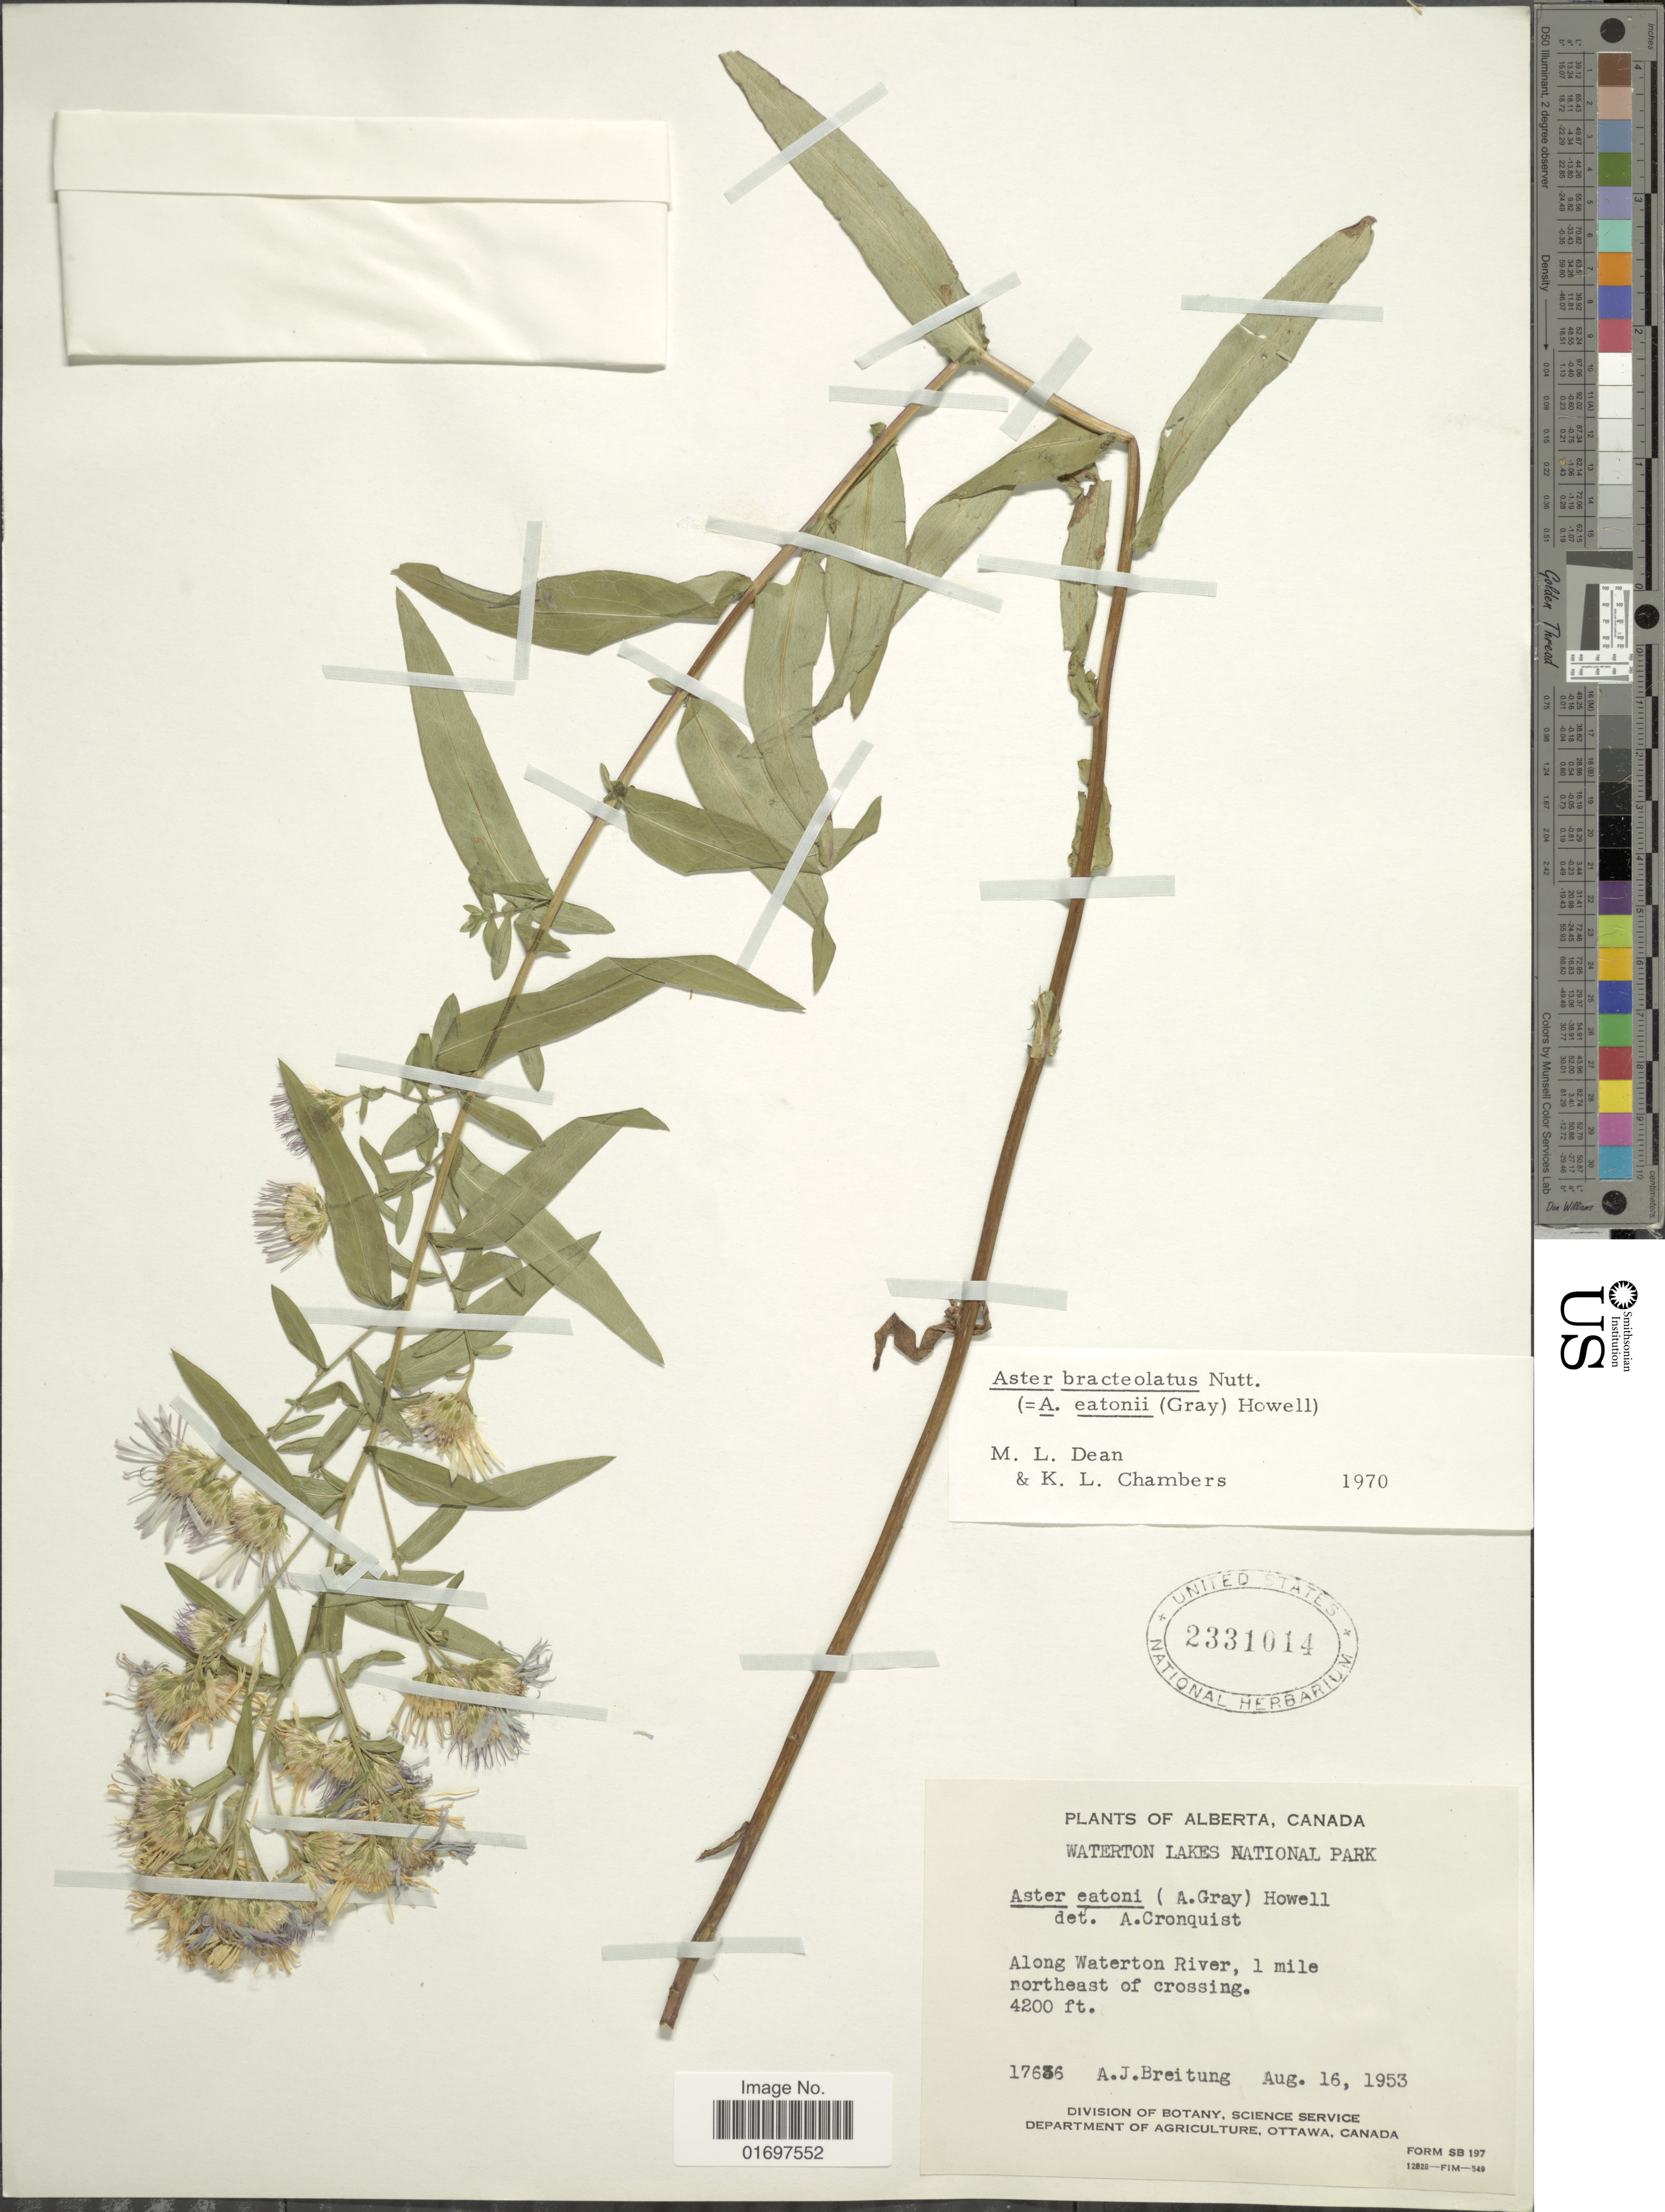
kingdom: Plantae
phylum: Tracheophyta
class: Magnoliopsida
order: Asterales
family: Asteraceae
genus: Symphyotrichum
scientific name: Symphyotrichum bracteolatum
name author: (Nutt.) G.L. Nesom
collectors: A. Breitung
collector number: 17636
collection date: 1953-08-16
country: Canada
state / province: Alberta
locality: Waterton Lakes National Park, along Waterton River, 1 mile northeast of crossing.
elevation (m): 1280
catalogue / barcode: US 2331014